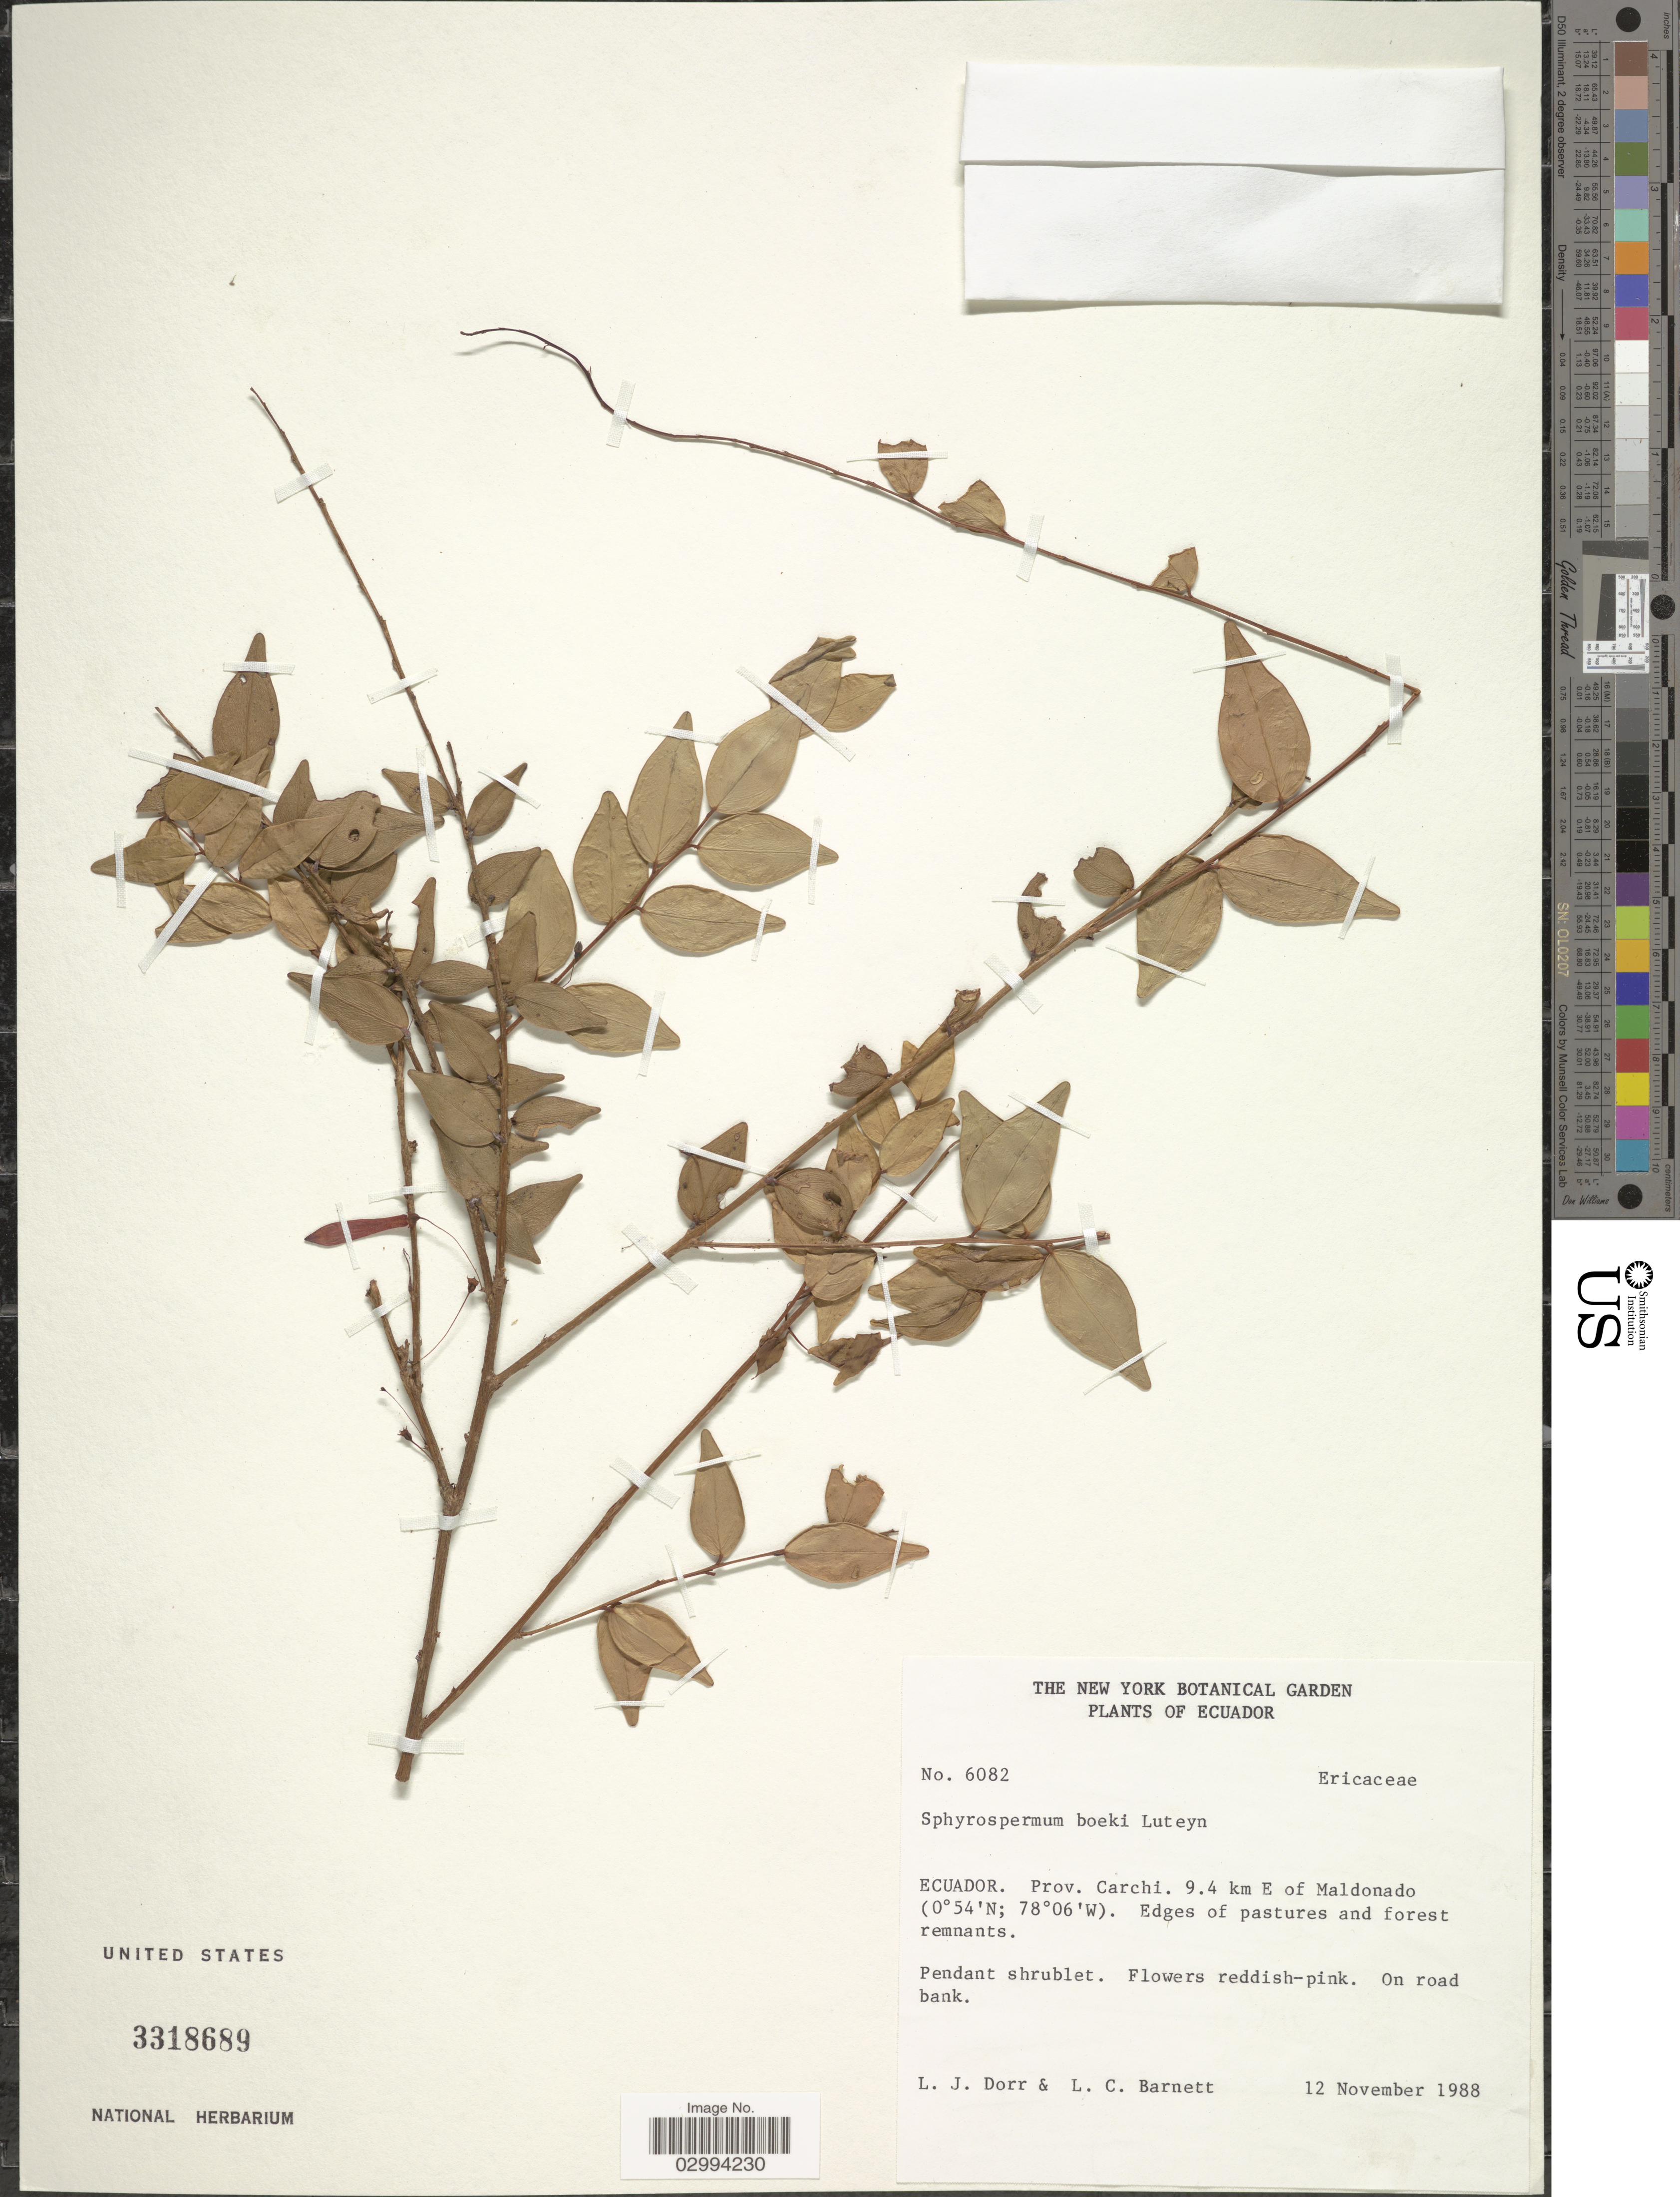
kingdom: Plantae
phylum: Tracheophyta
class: Magnoliopsida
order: Ericales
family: Ericaceae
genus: Sphyrospermum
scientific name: Sphyrospermum boekii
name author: Luteyn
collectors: L. J. Dorr & L. C. Barnett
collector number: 6082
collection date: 1988-11-12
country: Ecuador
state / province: Carchi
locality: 9.4 km E of Maldonado.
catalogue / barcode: US 3318689